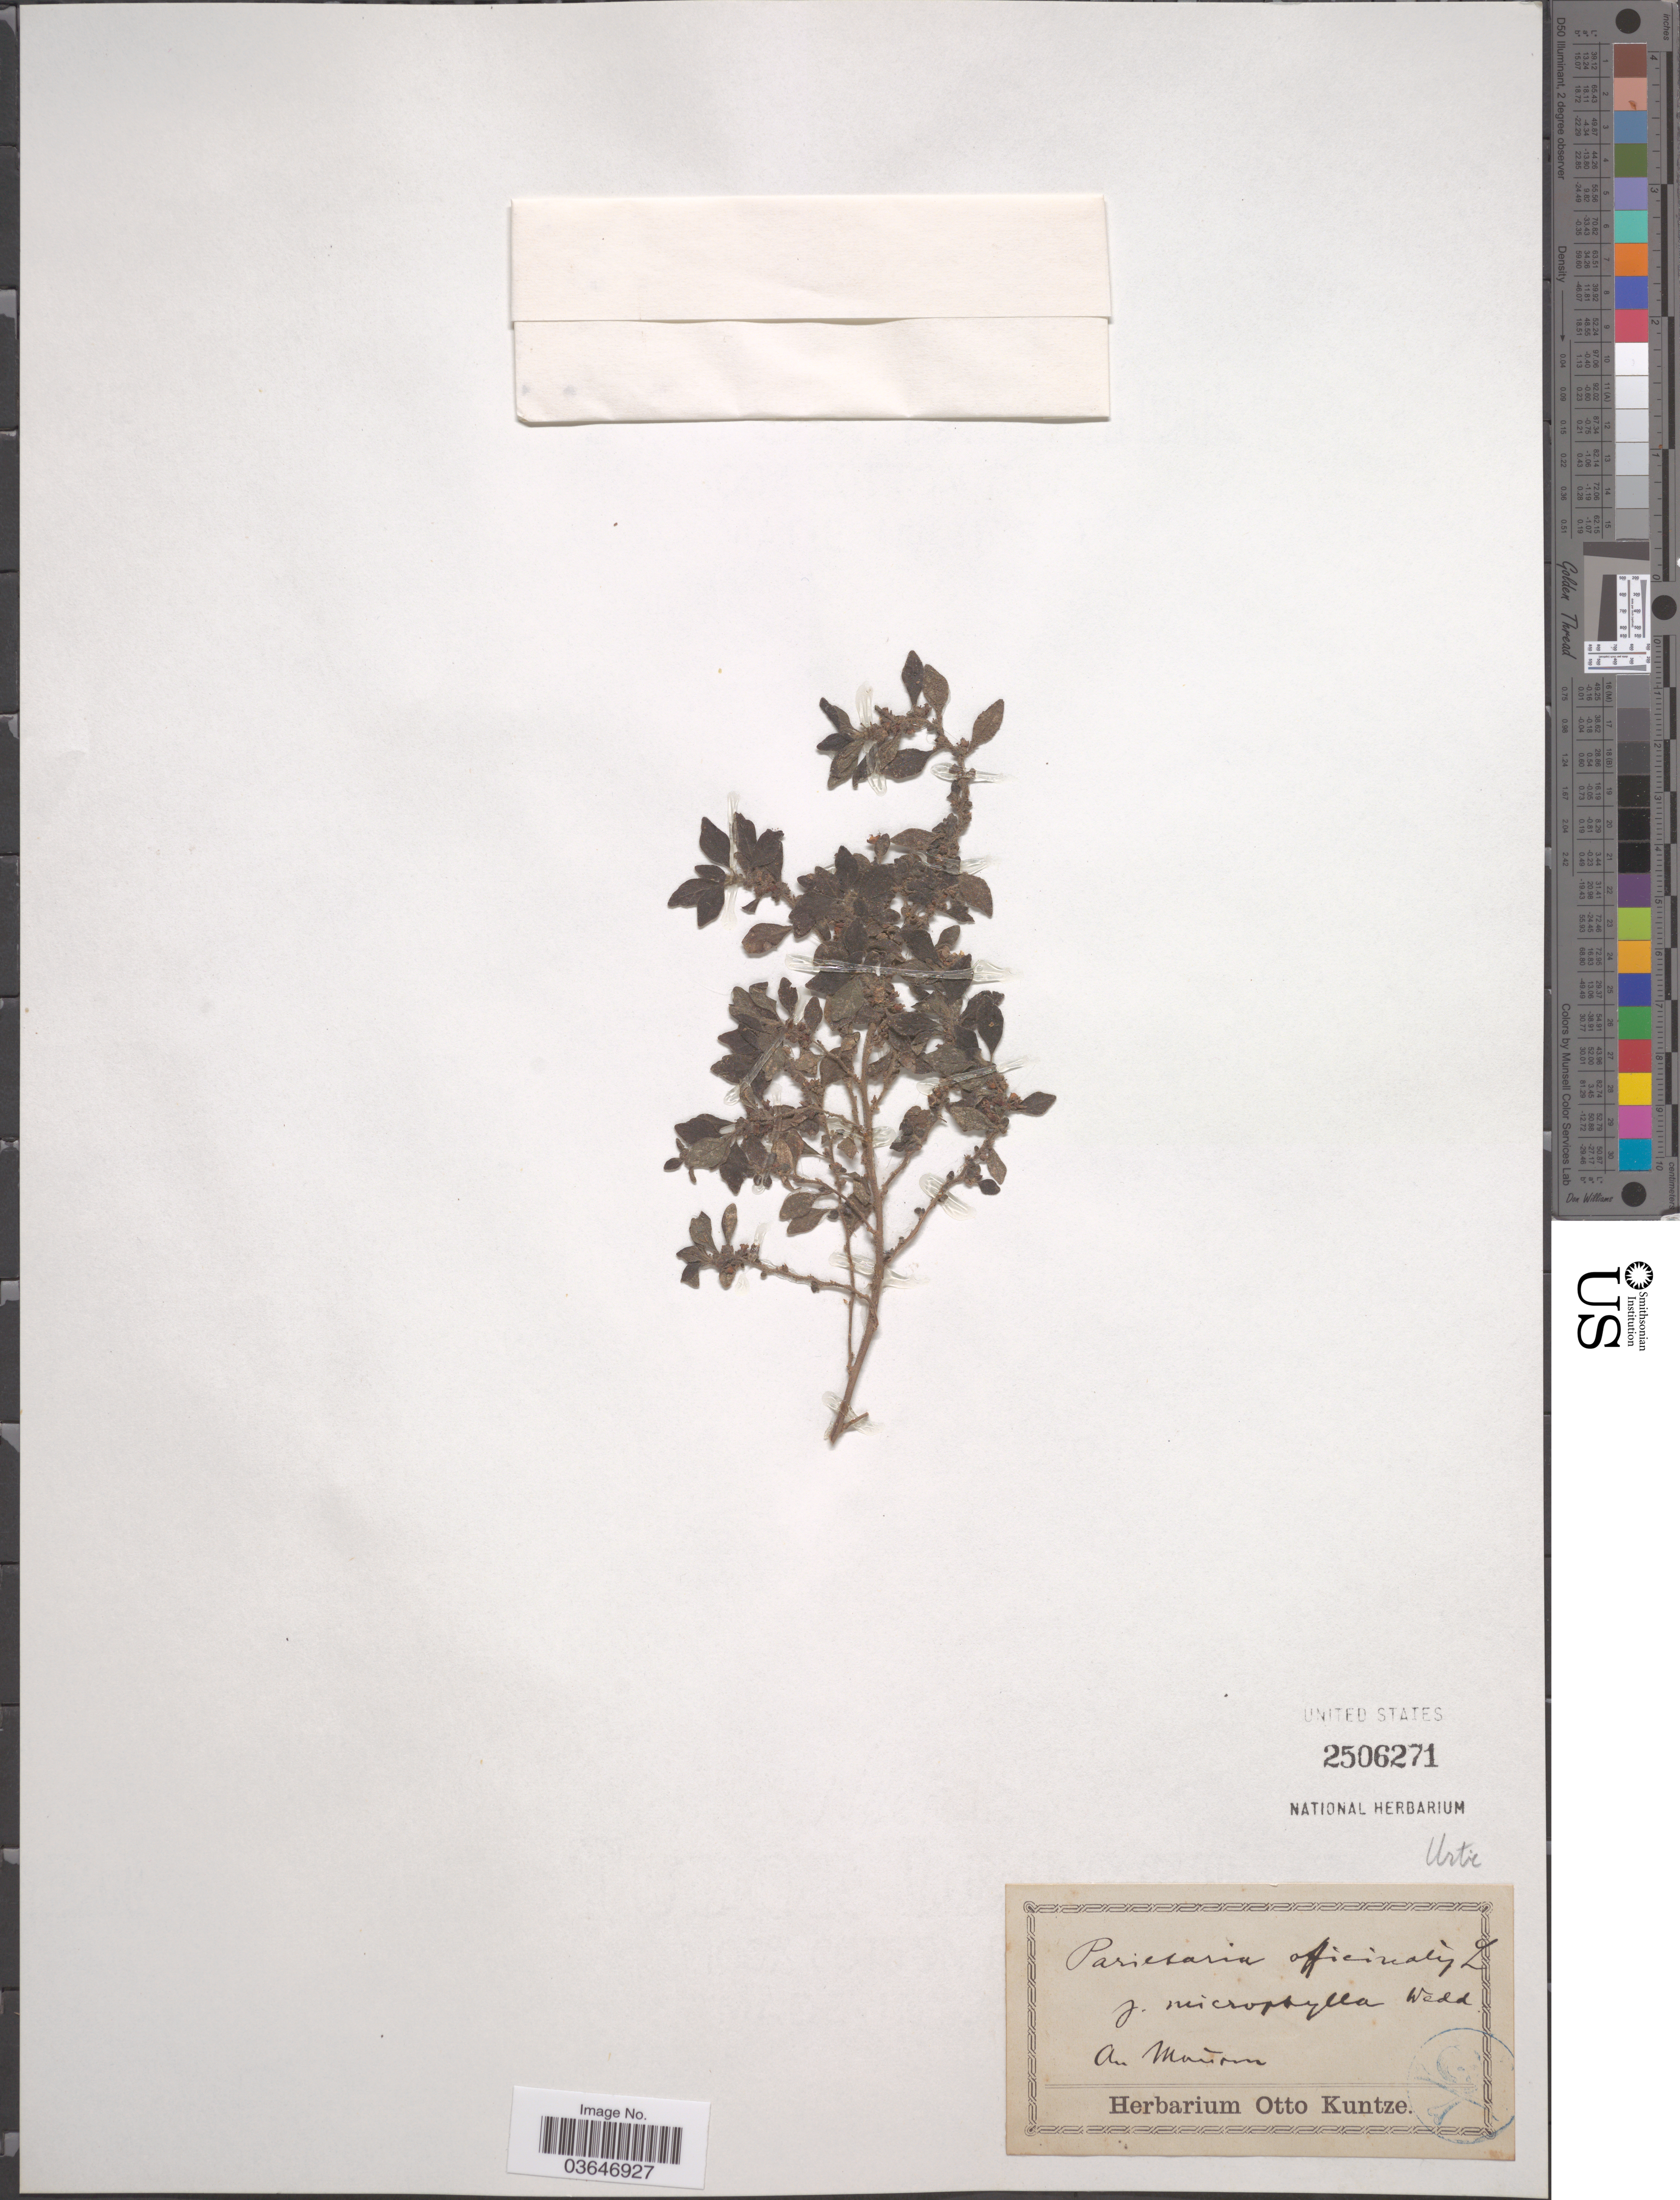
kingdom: Plantae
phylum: Tracheophyta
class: Magnoliopsida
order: Rosales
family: Urticaceae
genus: Parietaria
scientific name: Parietaria officinalis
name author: L.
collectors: ex herb. Otto Kuntze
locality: Au Murinon [interpreted].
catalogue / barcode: US 2506271